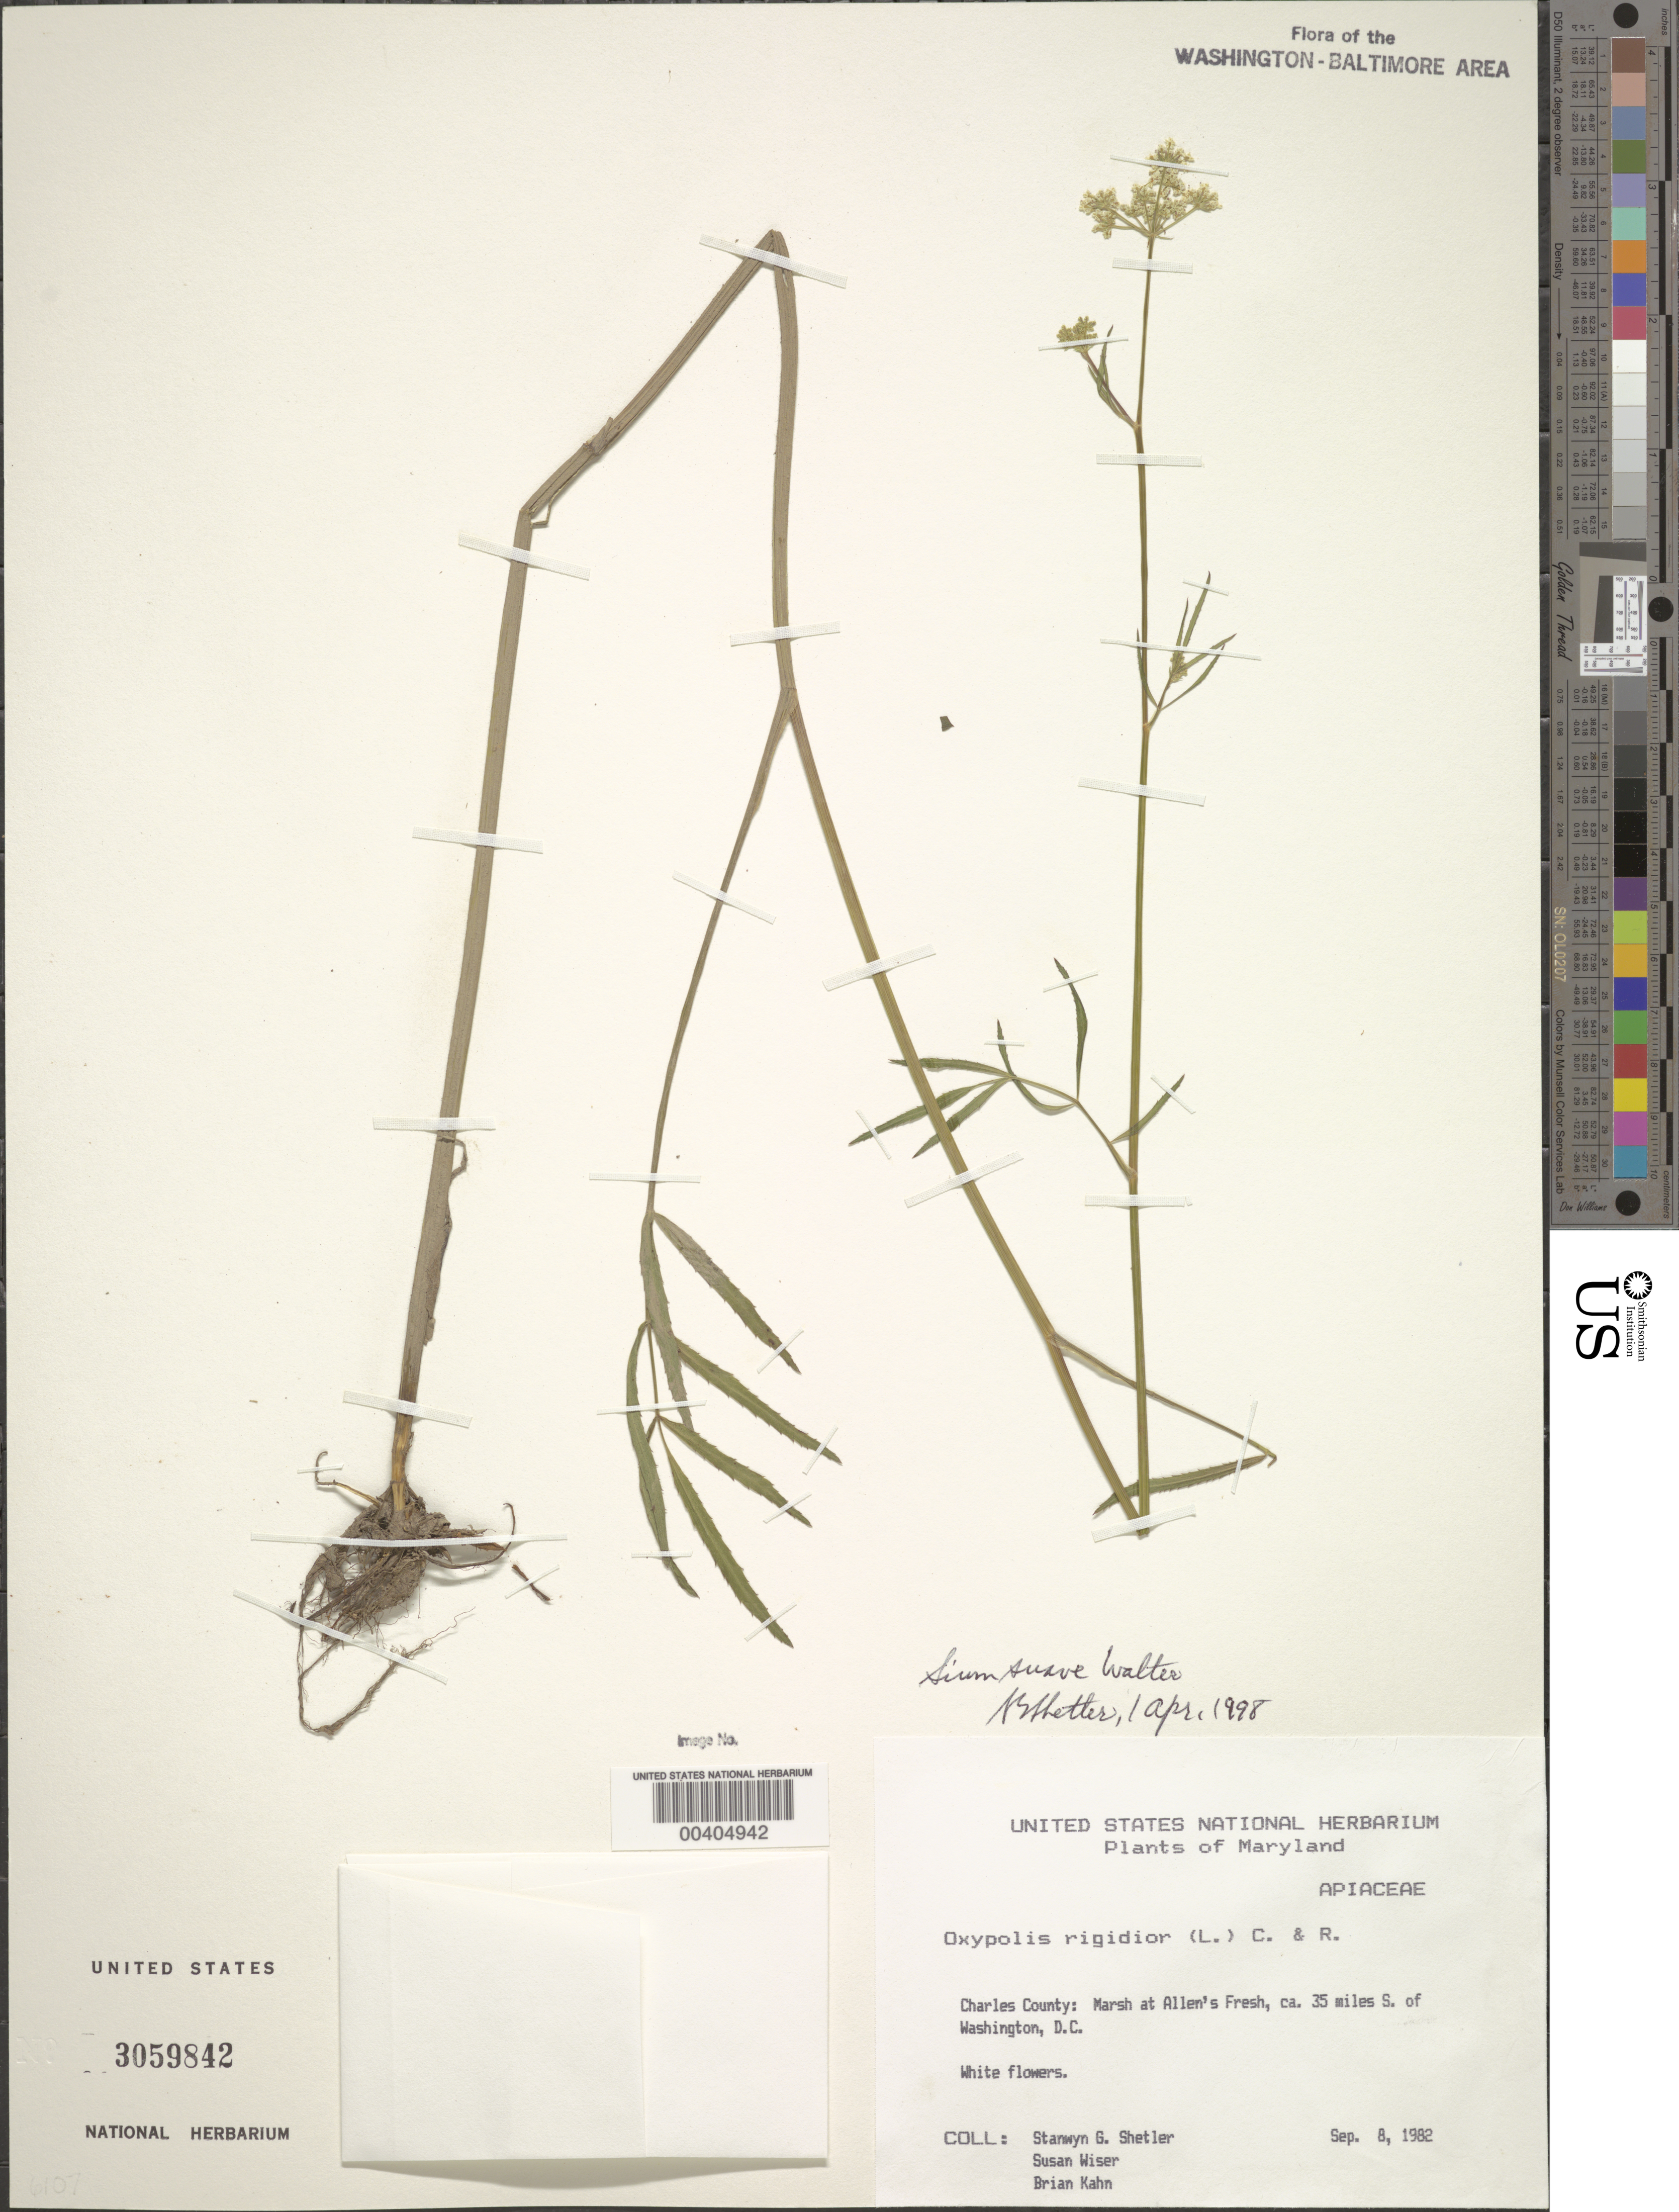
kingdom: Plantae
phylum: Tracheophyta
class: Magnoliopsida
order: Apiales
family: Apiaceae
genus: Sium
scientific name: Sium suave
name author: Walter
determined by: Shetler, Stanwyn G., (US), NMNH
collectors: S. Shetler, S. Wiser & B. Kahn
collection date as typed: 08 Sep 1982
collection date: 1982-09-08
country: United States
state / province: Maryland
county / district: Charles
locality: Marsh at Allen's Fresh, ca. 35 Miles S. of Washington, D.C.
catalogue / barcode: US 3059842